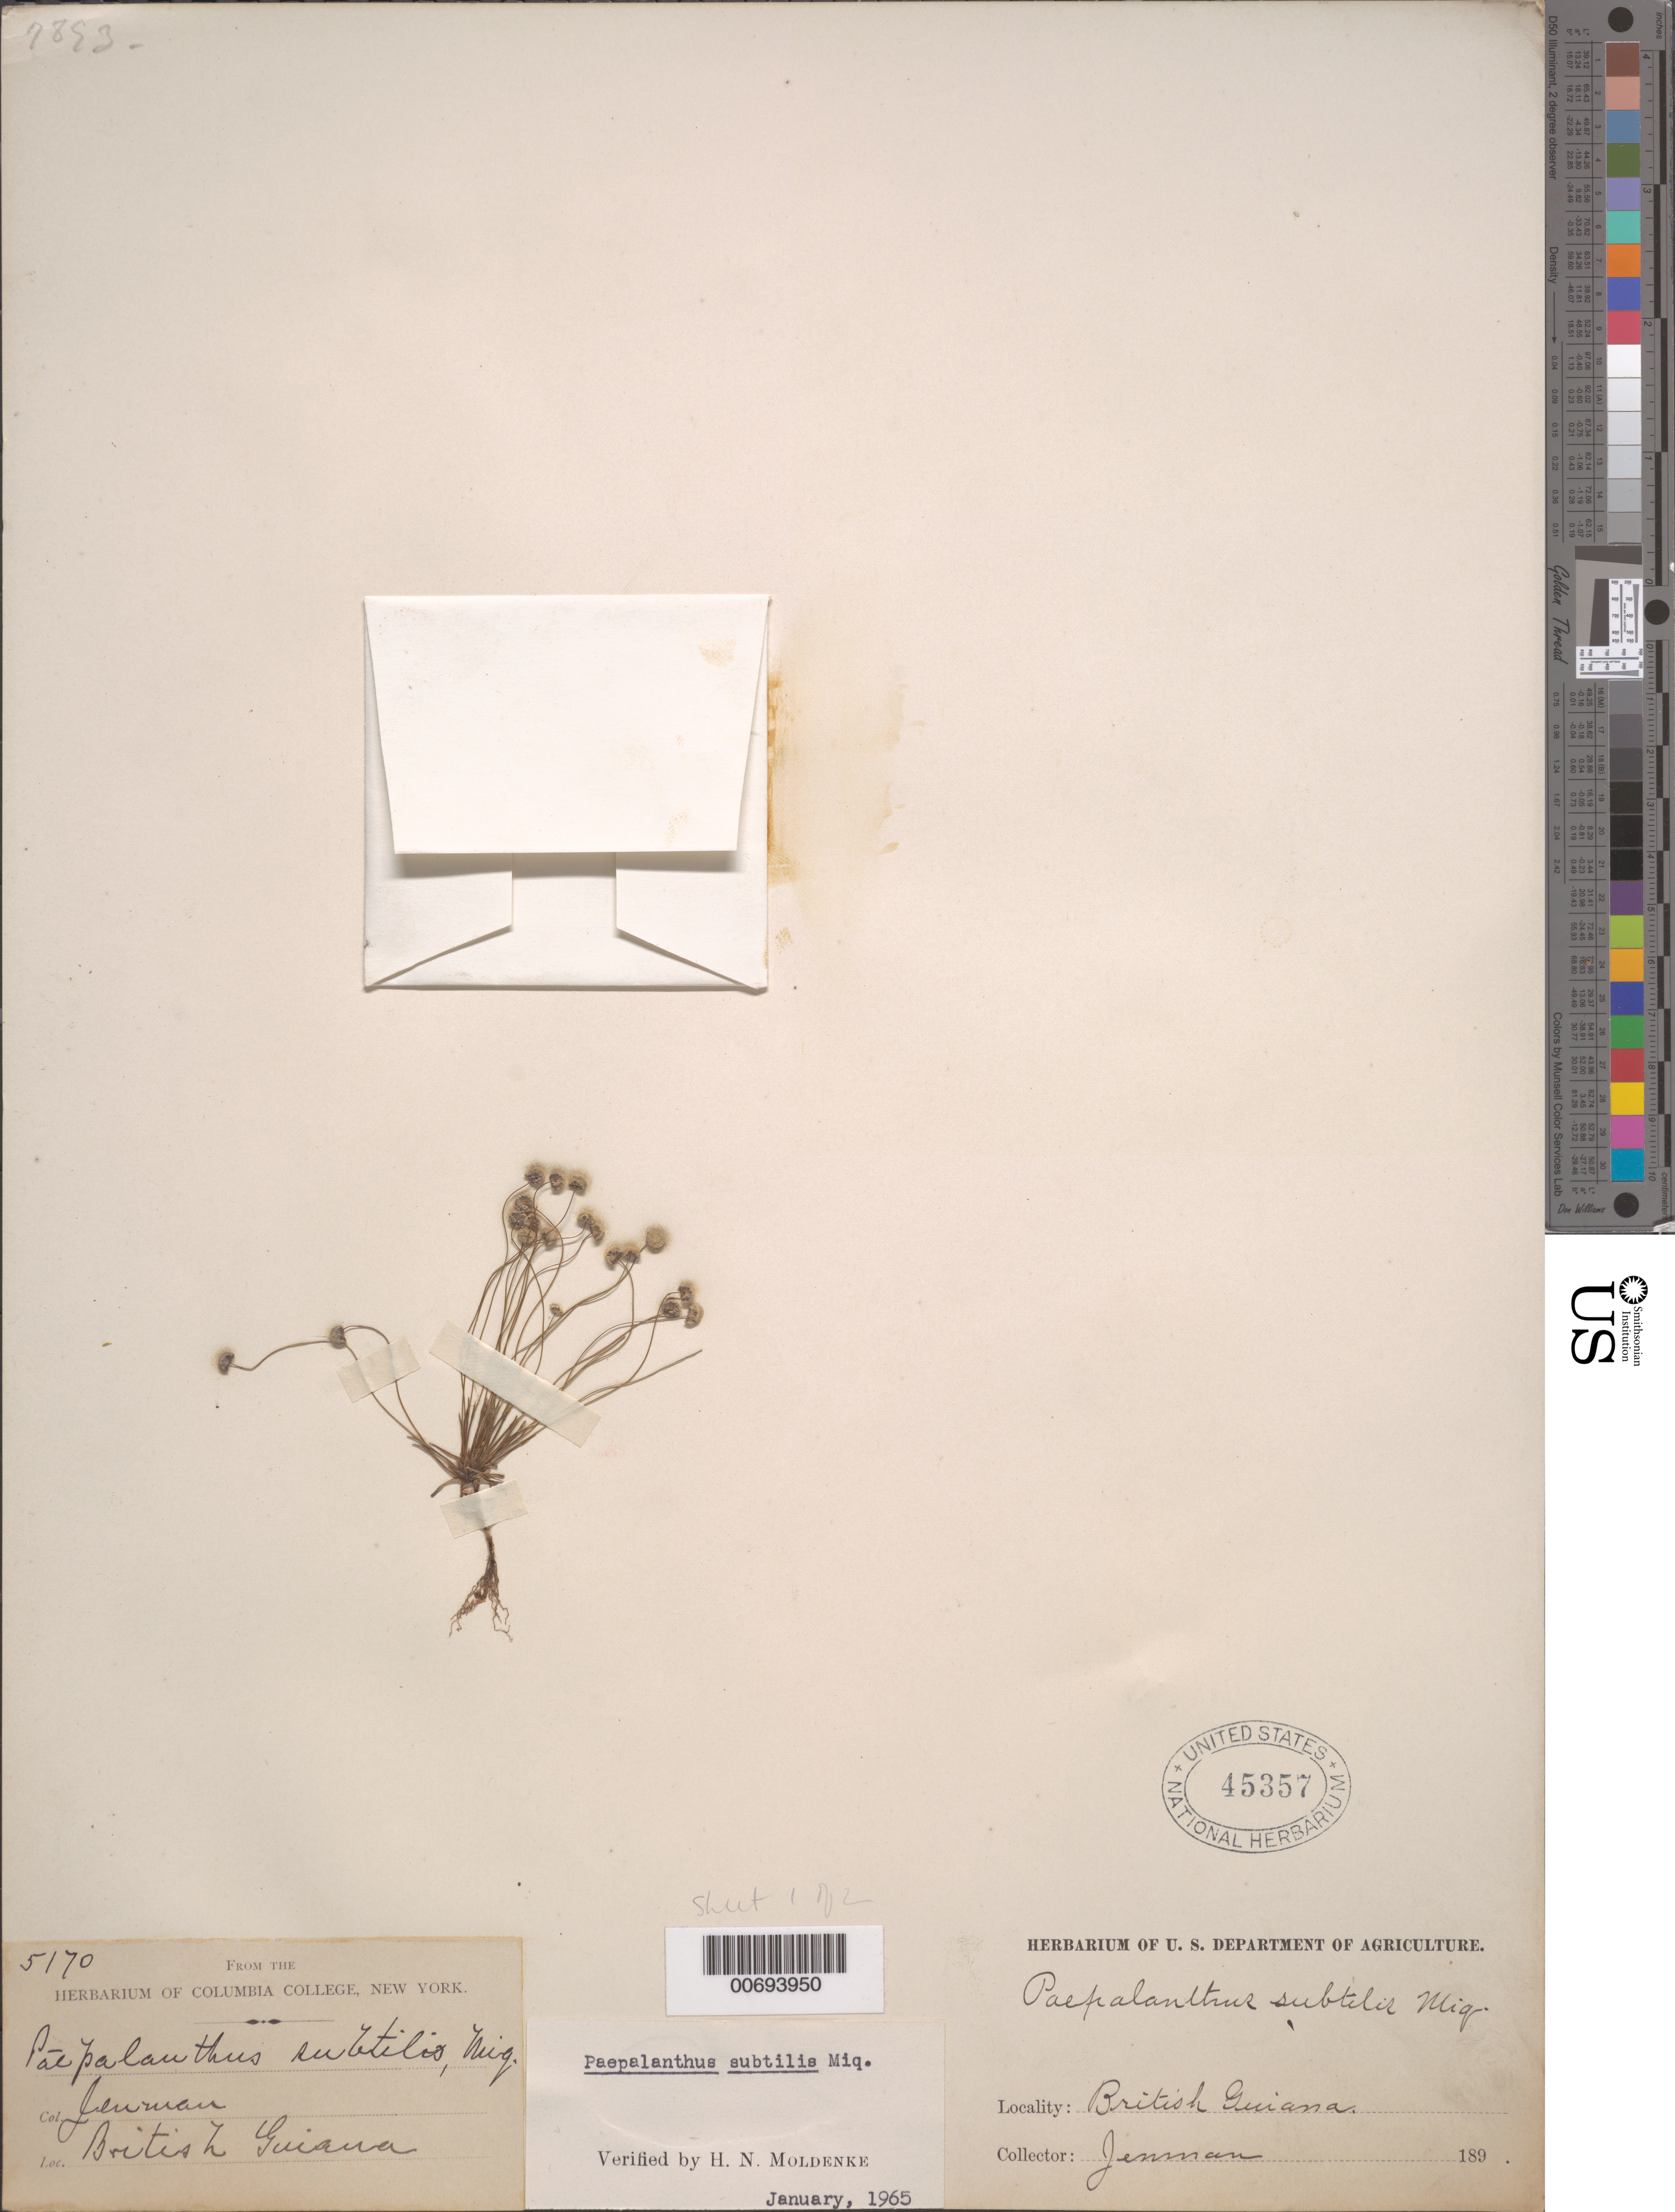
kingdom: Plantae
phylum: Tracheophyta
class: Liliopsida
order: Poales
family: Eriocaulaceae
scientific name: Giuliettia subtilis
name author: (Miq.) Andrino & Sano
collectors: G. S. Jenman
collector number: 5170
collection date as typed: s.d.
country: Guyana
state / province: U. Takutu-U. Essequibo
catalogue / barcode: US 45357